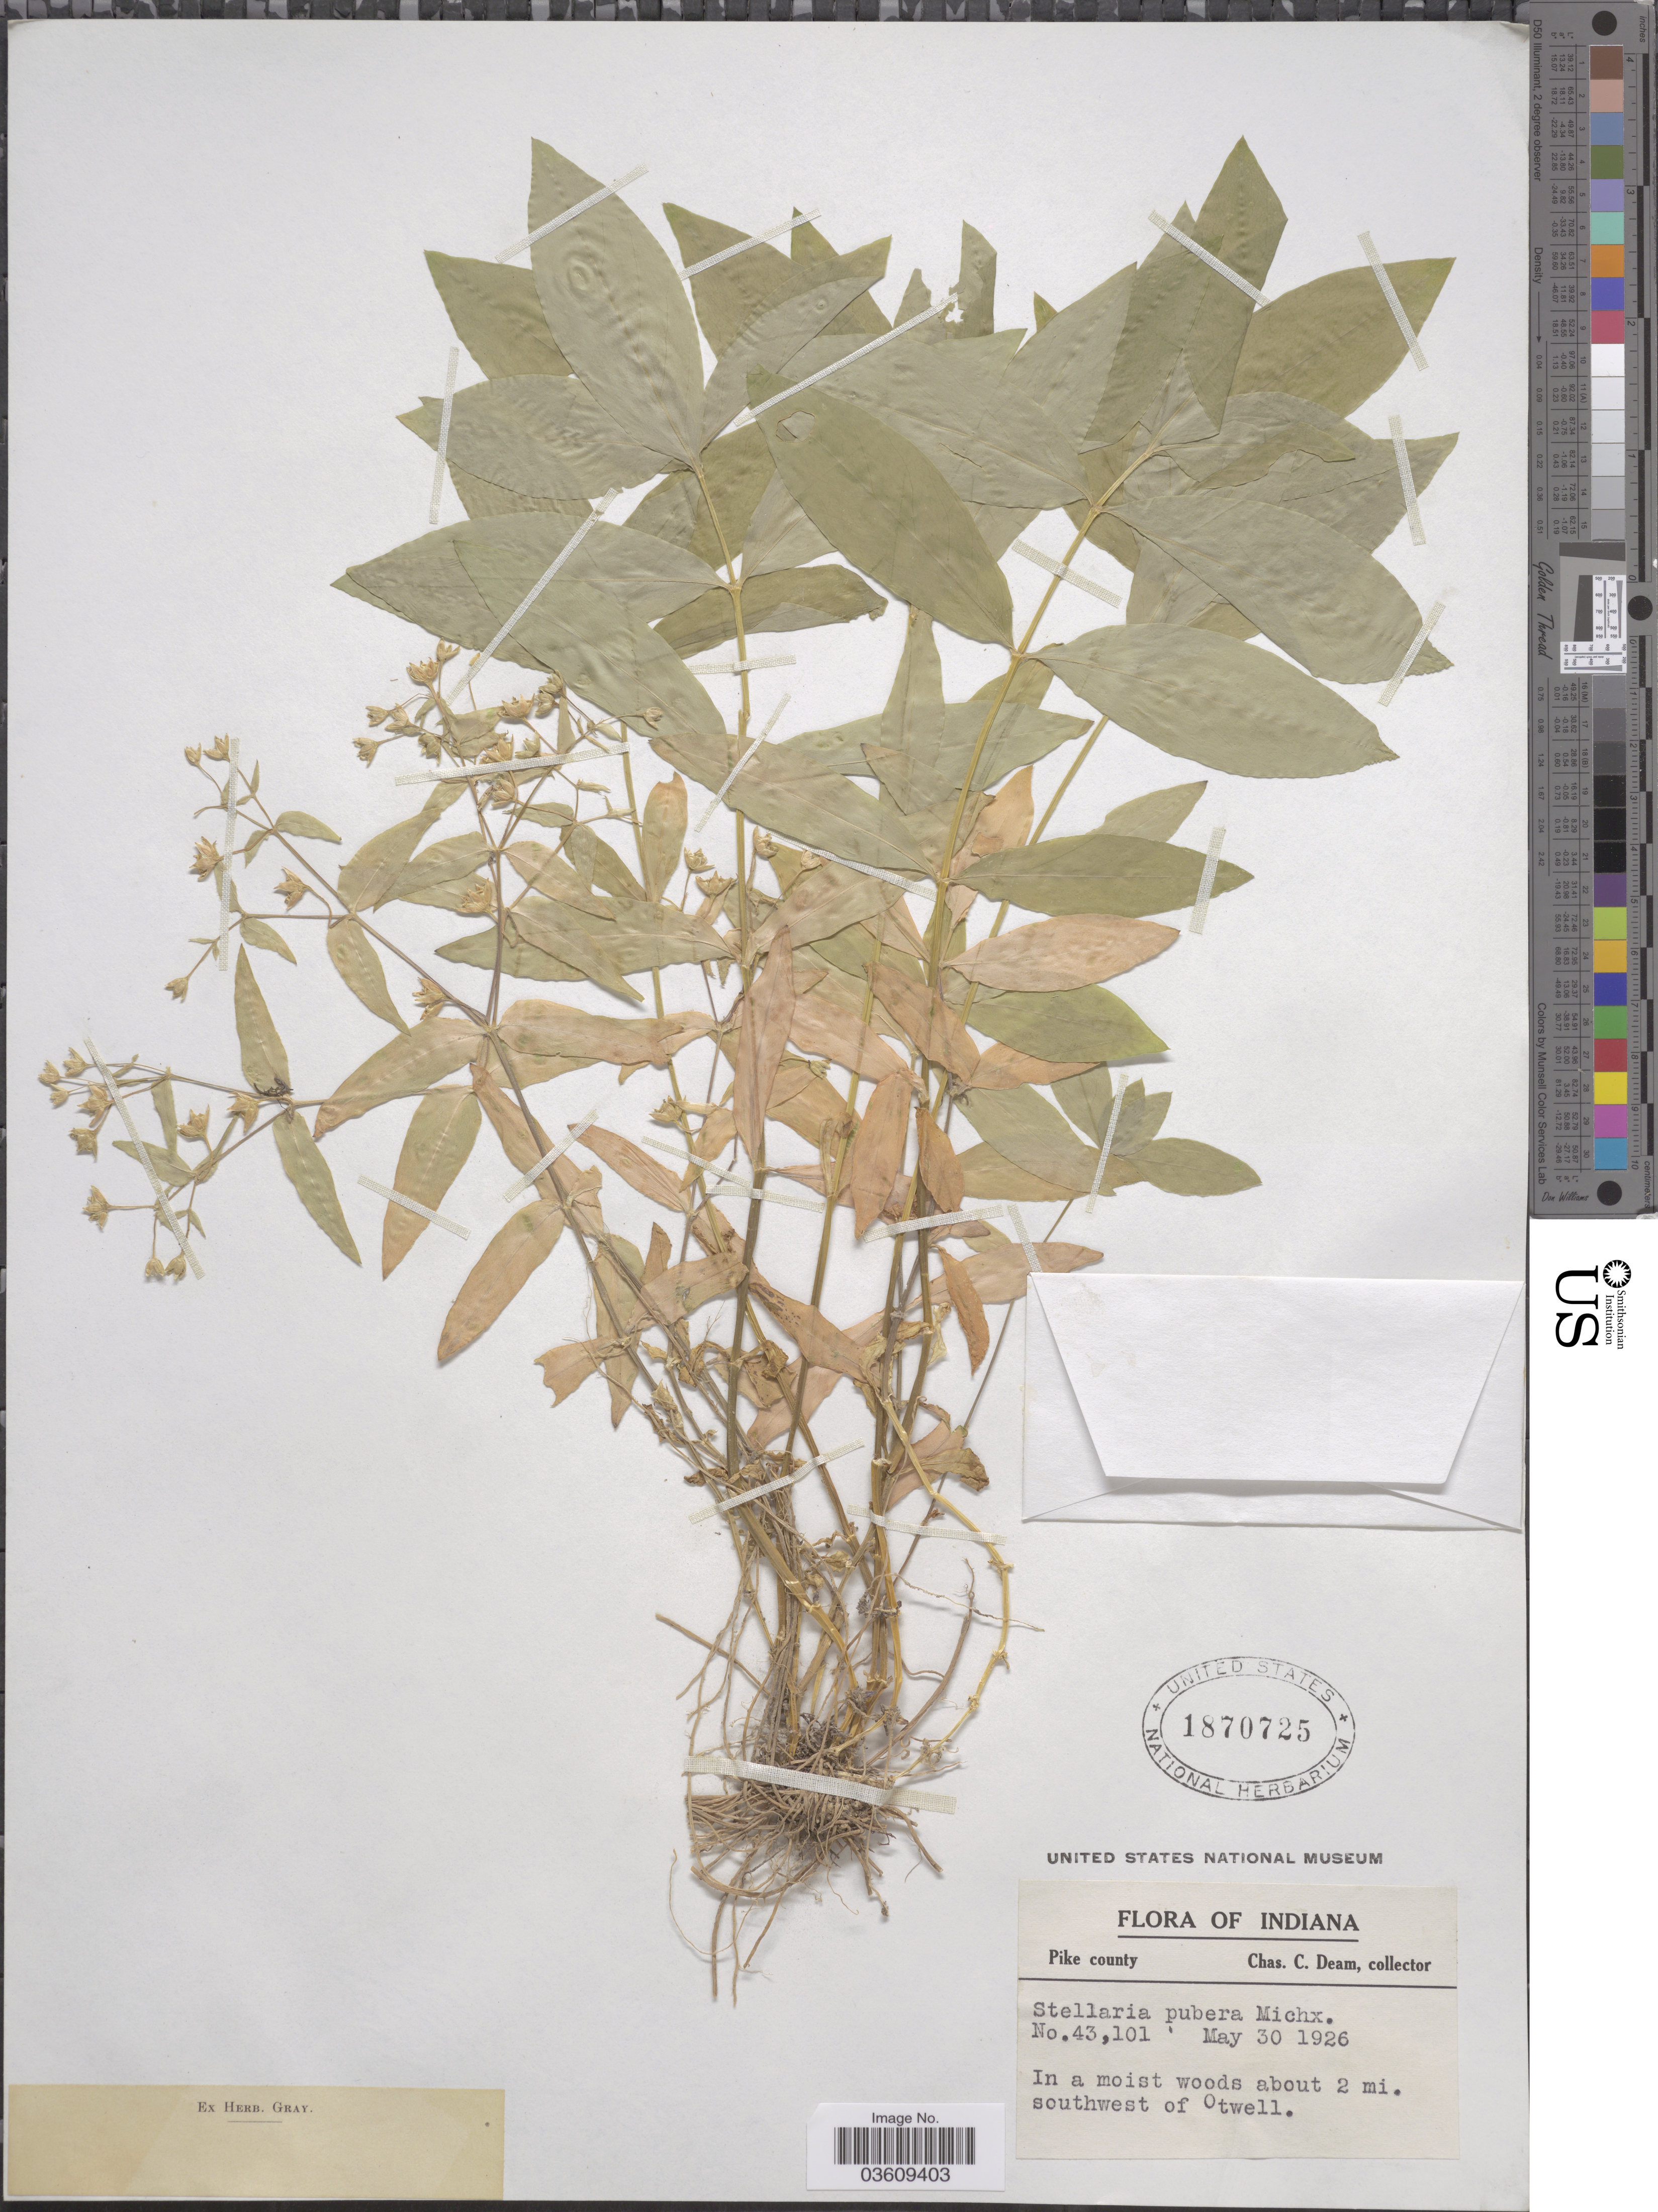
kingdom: Plantae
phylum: Tracheophyta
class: Magnoliopsida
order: Caryophyllales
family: Caryophyllaceae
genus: Stellaria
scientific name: Stellaria pubera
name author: Michx.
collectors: C. C. Deam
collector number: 43101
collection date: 1926-05-30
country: United States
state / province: Indiana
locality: Pike County. In a moist woods about 2 mi. southwest of Otwell.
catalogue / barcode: US 1870725